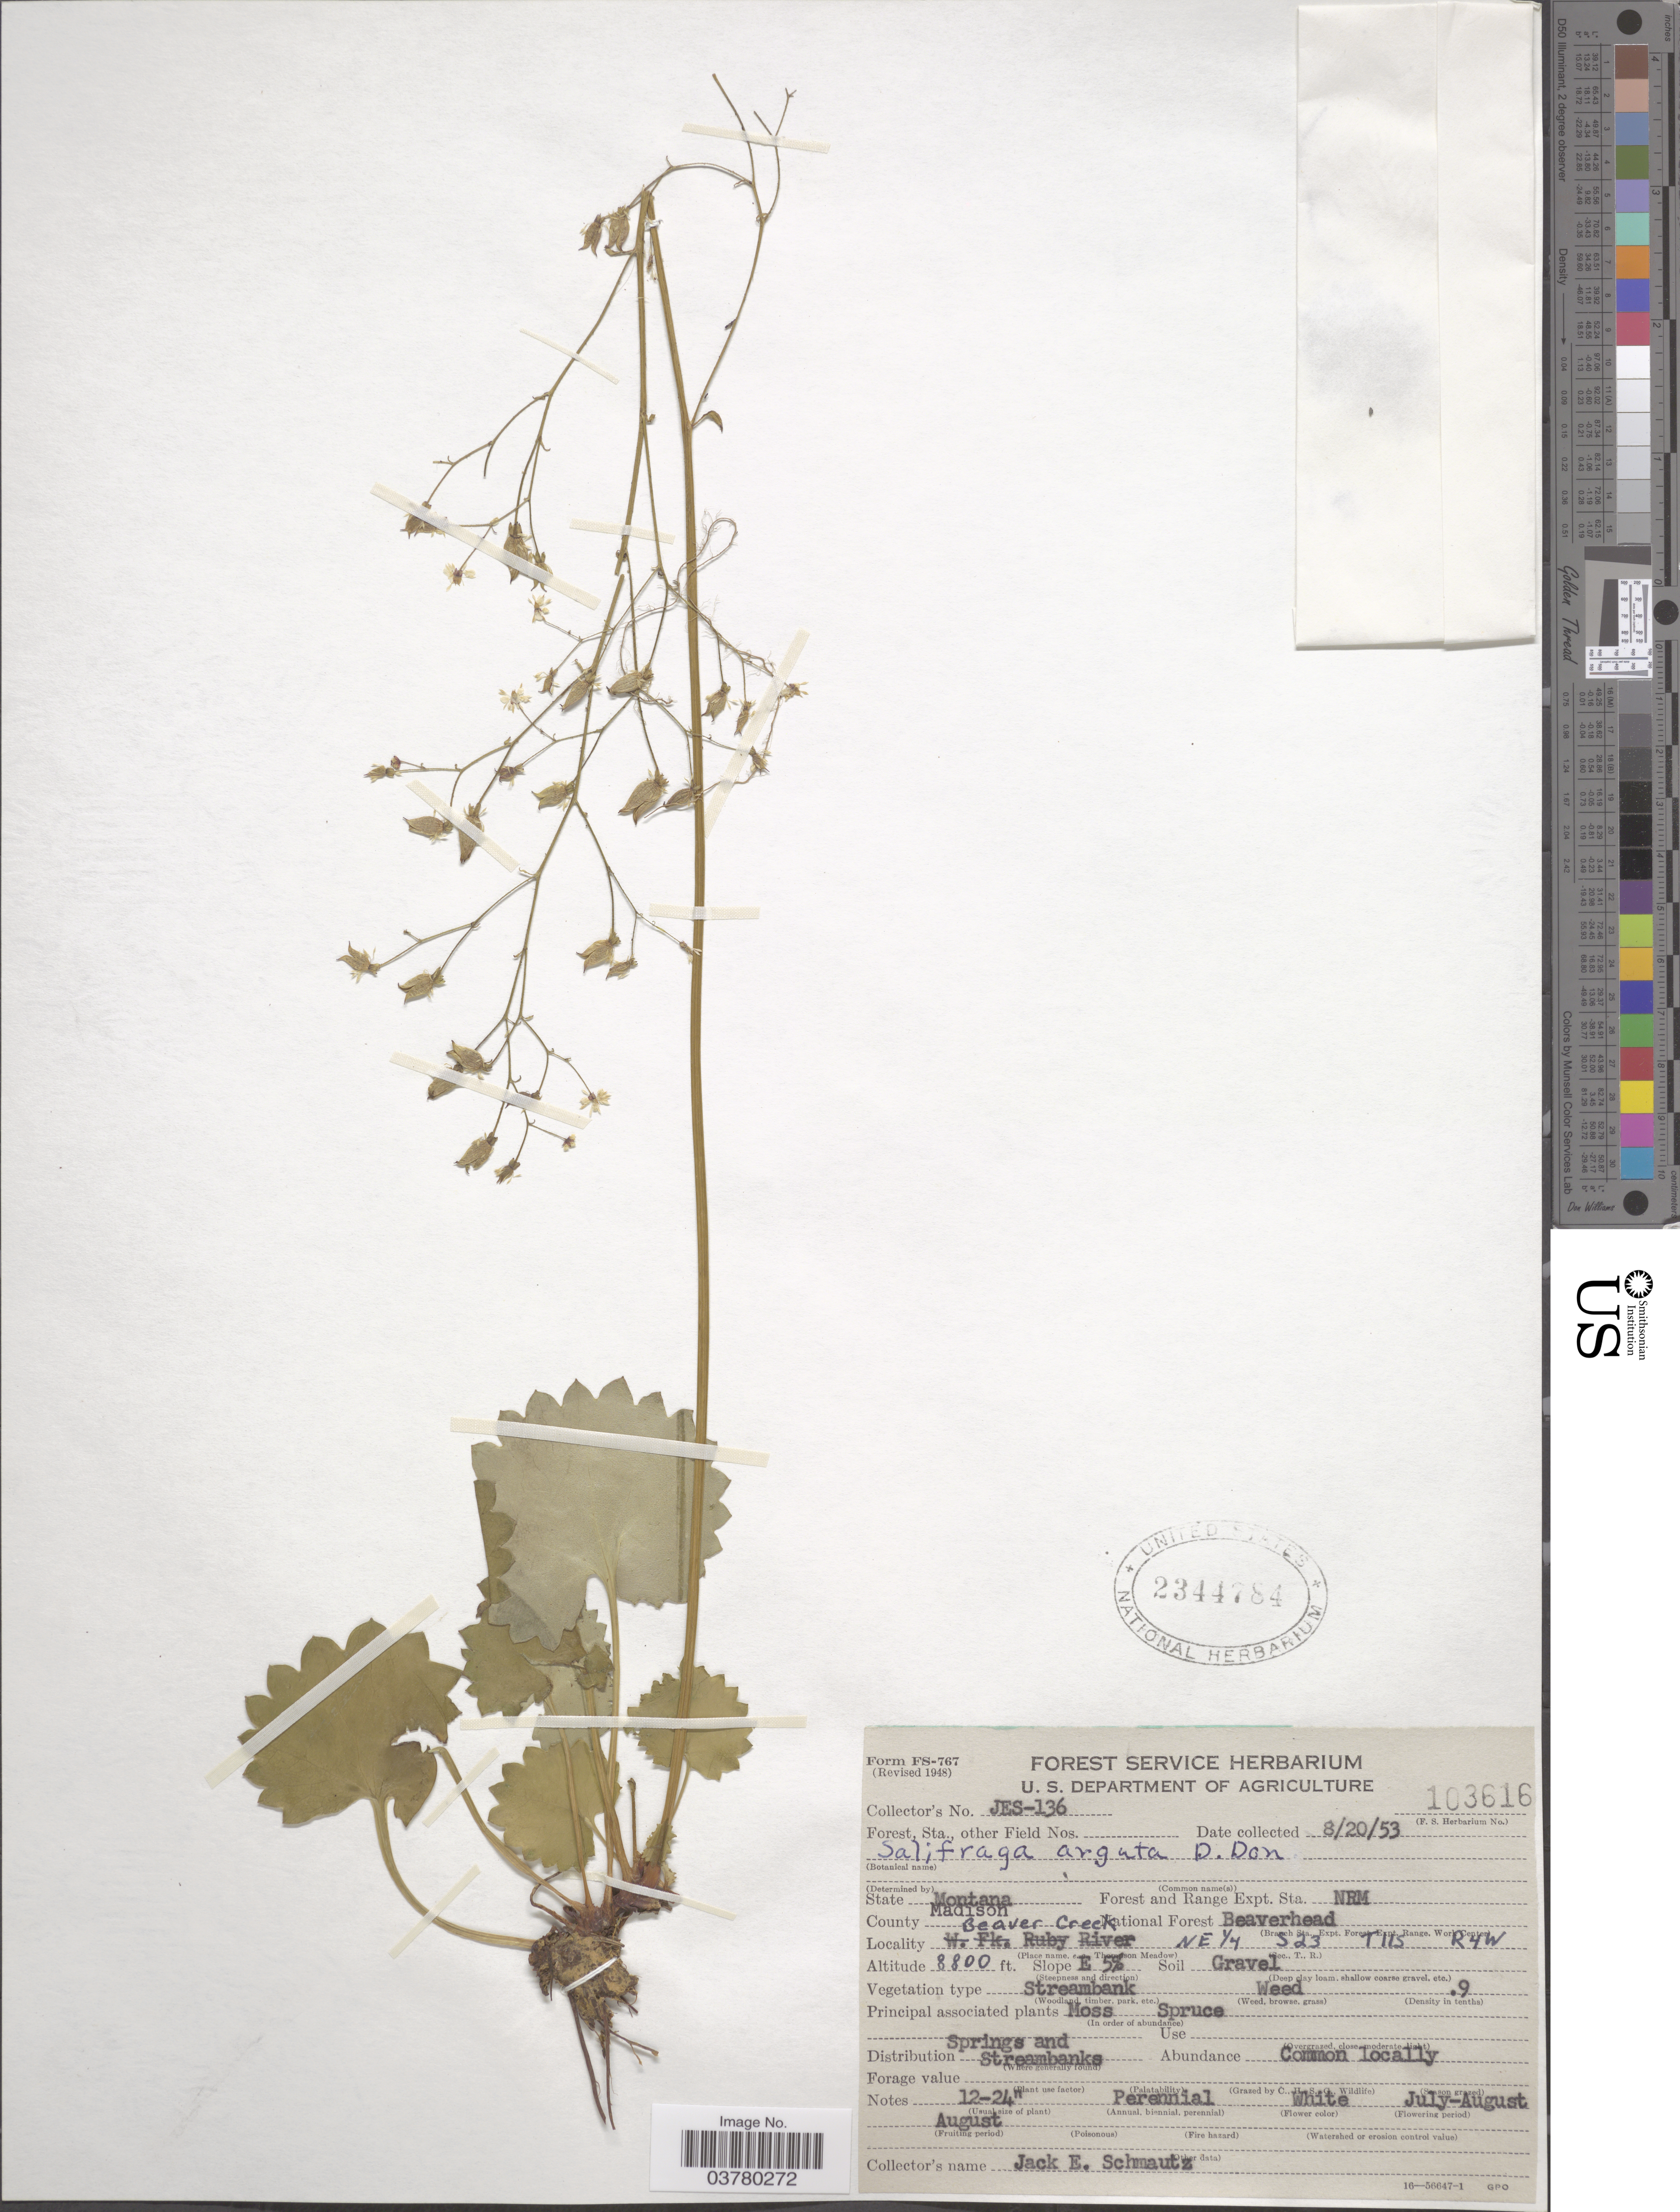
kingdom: Plantae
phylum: Tracheophyta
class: Magnoliopsida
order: Saxifragales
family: Saxifragaceae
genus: Micranthes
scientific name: Micranthes odontoloma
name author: (Piper) A. Heller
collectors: J. Schmautz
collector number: JES-136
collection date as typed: Transcribed d/m/y: 20/8/53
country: United States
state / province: Montana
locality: Forest and Range Expt. Sta. NRM. County Madison. National Forest Beaverhead. Beaver Creek. NE ¼ S23 T11S R4W.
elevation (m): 2682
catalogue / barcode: US 2344784